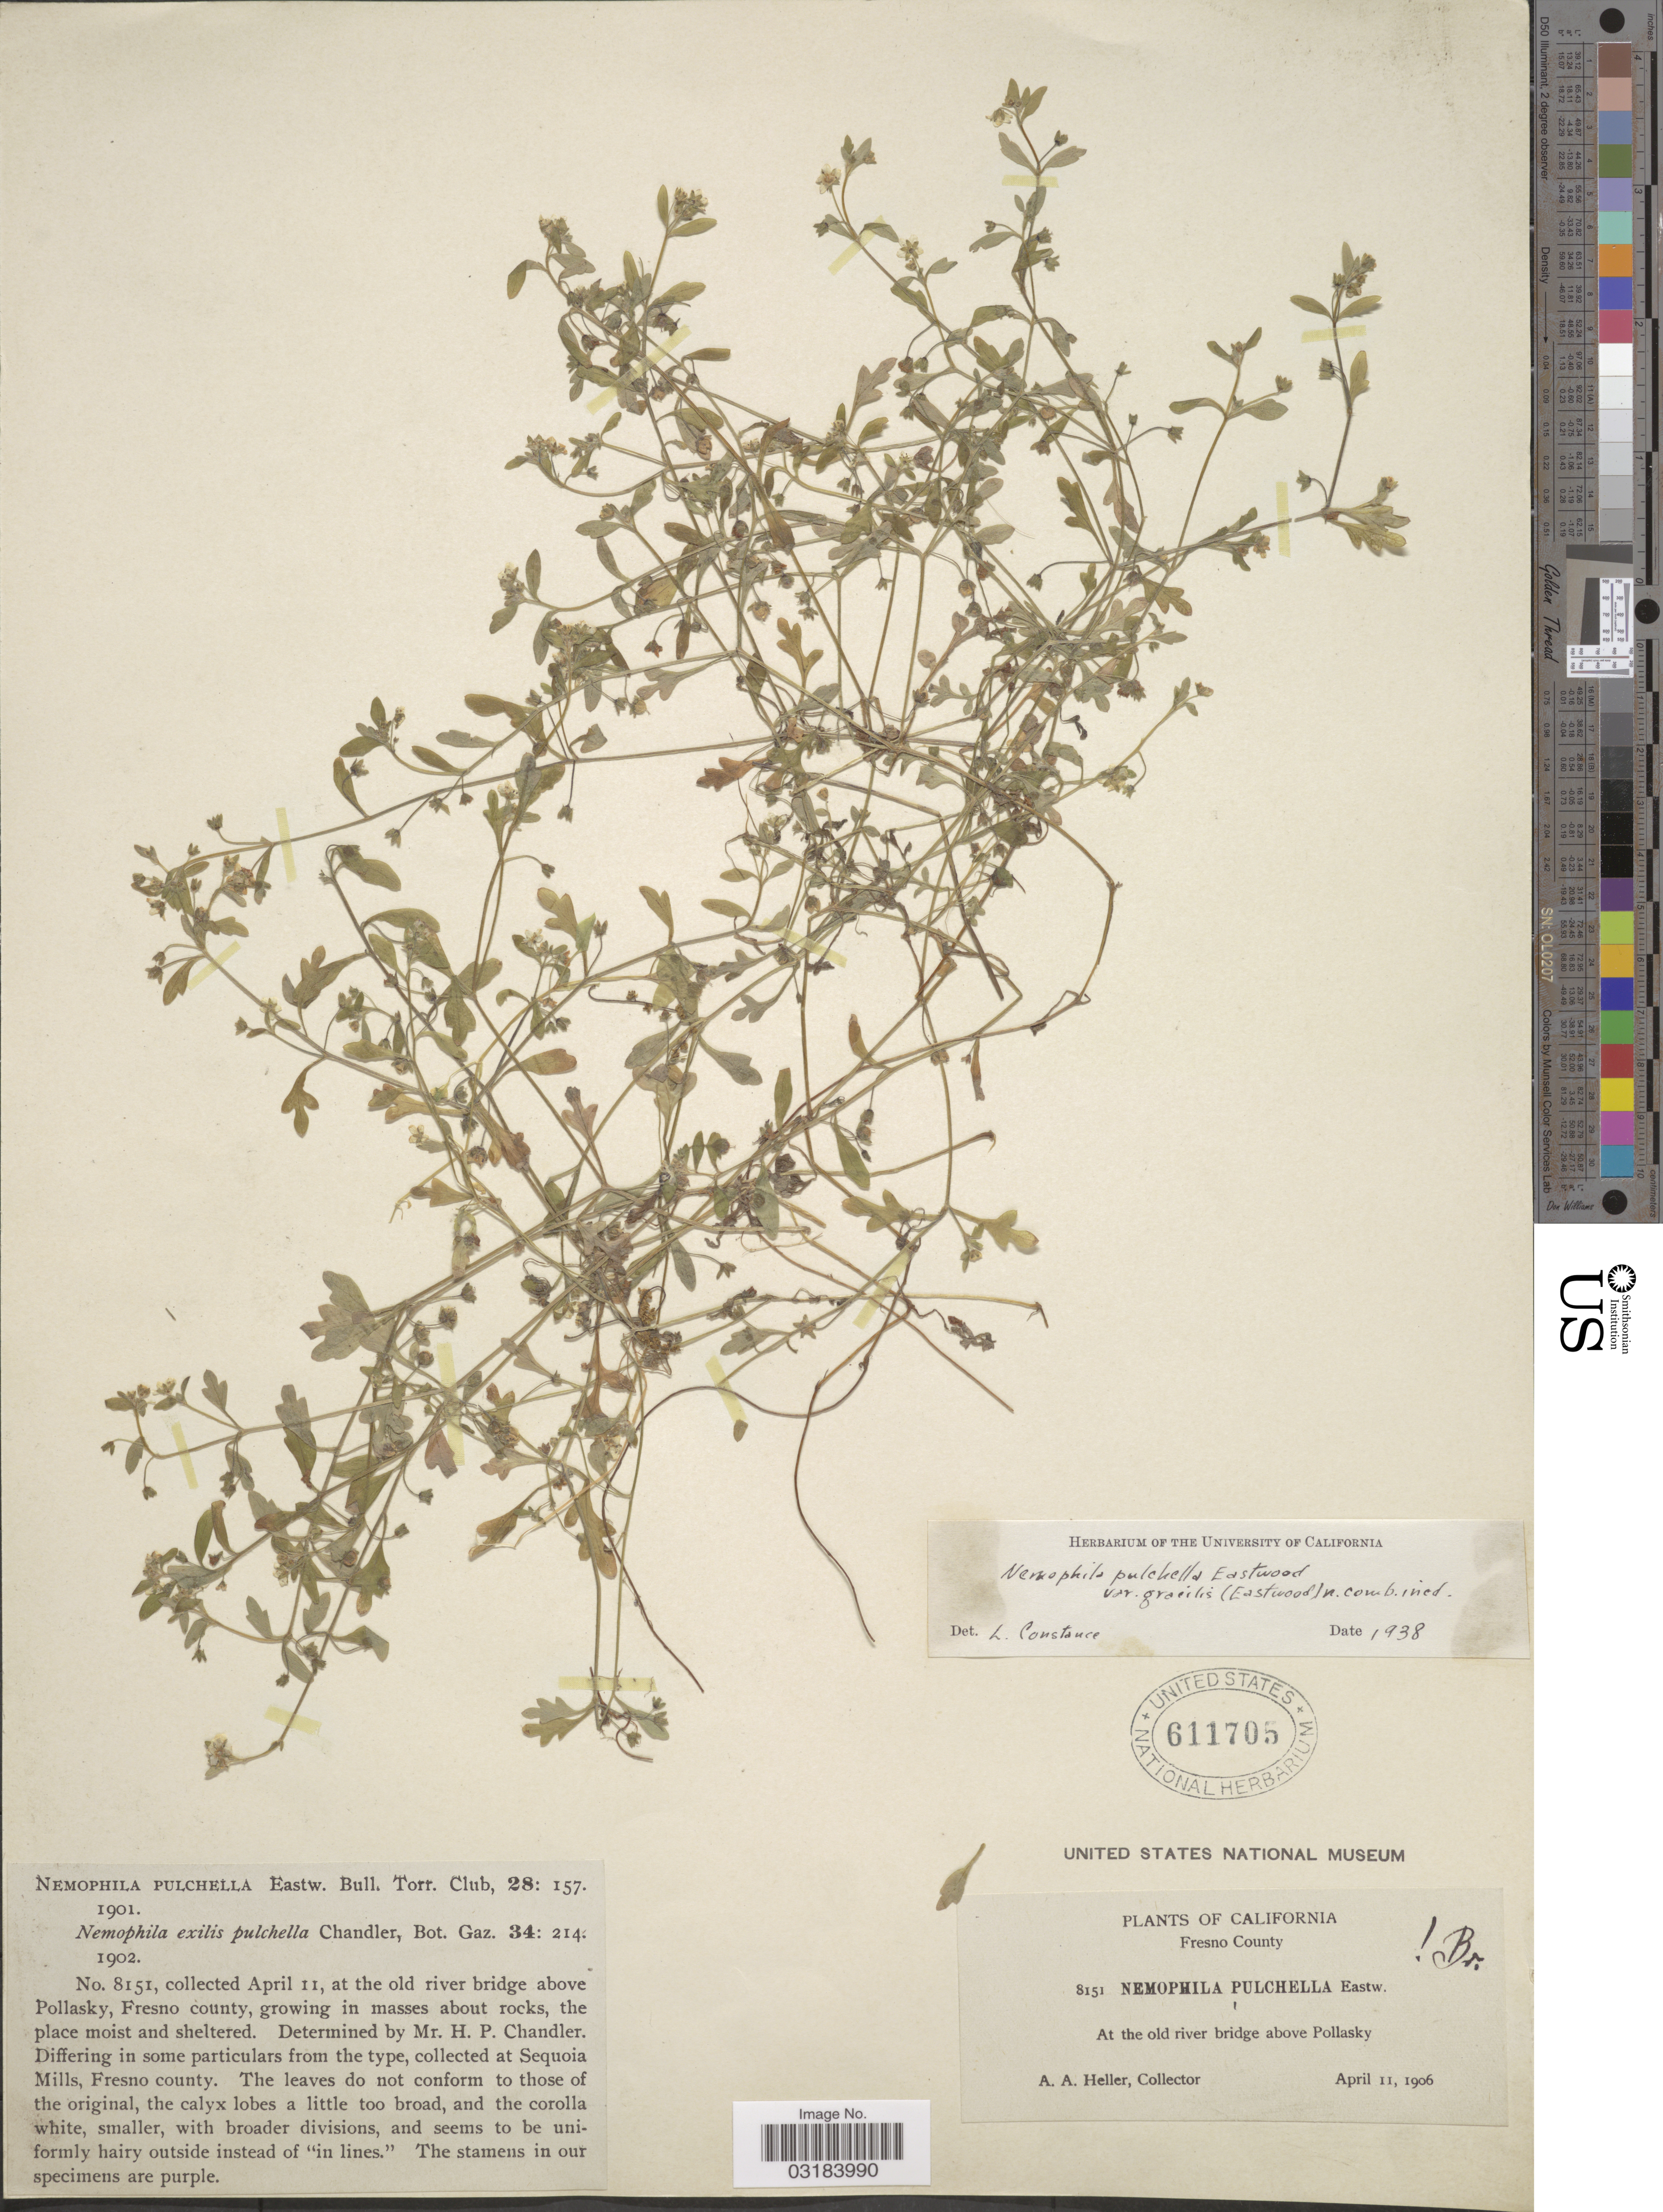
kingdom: Plantae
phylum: Tracheophyta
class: Magnoliopsida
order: Boraginales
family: Hydrophyllaceae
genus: Nemophila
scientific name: Nemophila pulchella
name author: Eastw.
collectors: A. A. Heller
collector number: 8151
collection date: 1906-04-11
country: United States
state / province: California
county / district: Fresno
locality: Fresno County, At the old river bridge above Pollasky.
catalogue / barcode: US 611705